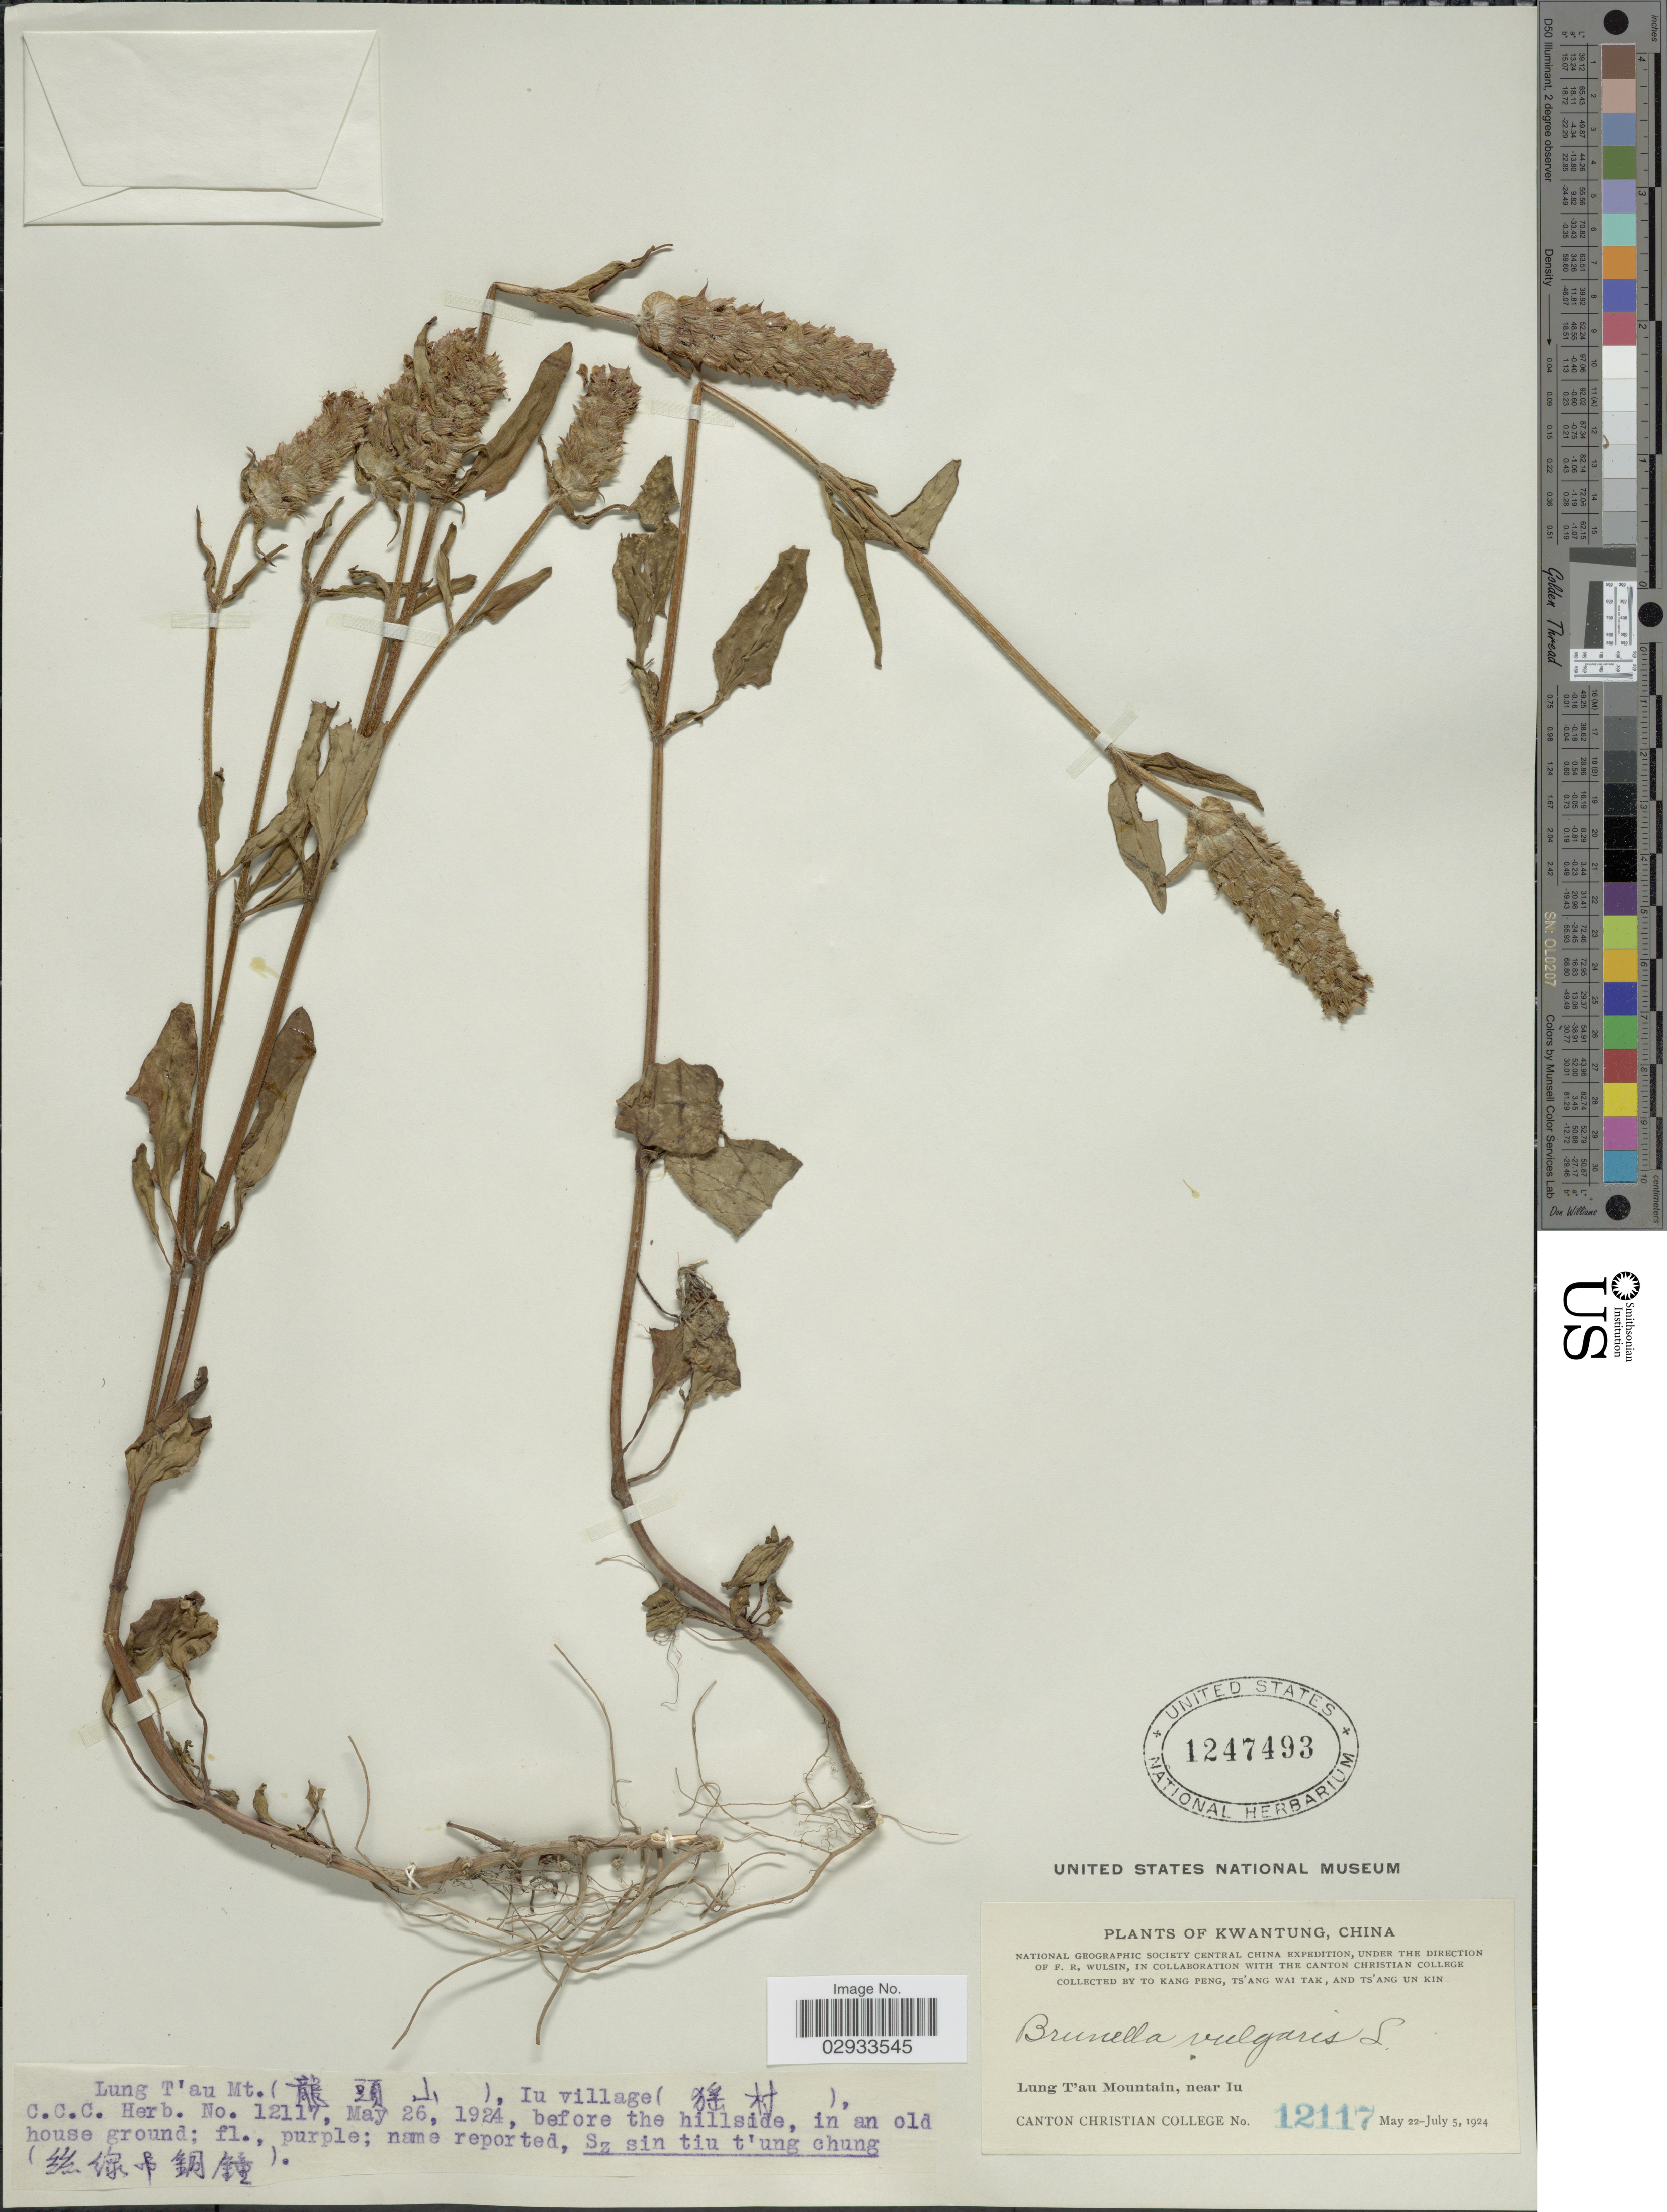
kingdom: Plantae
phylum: Tracheophyta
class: Magnoliopsida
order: Lamiales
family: Lamiaceae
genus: Prunella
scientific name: Prunella vulgaris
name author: L.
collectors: Canton Christian College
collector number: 12117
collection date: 1924-05-22/1924-07-05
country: China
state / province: Guangdong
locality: Kwangtung, China, Lung T'au Mountain, near Iu village.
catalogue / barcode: US 1247493